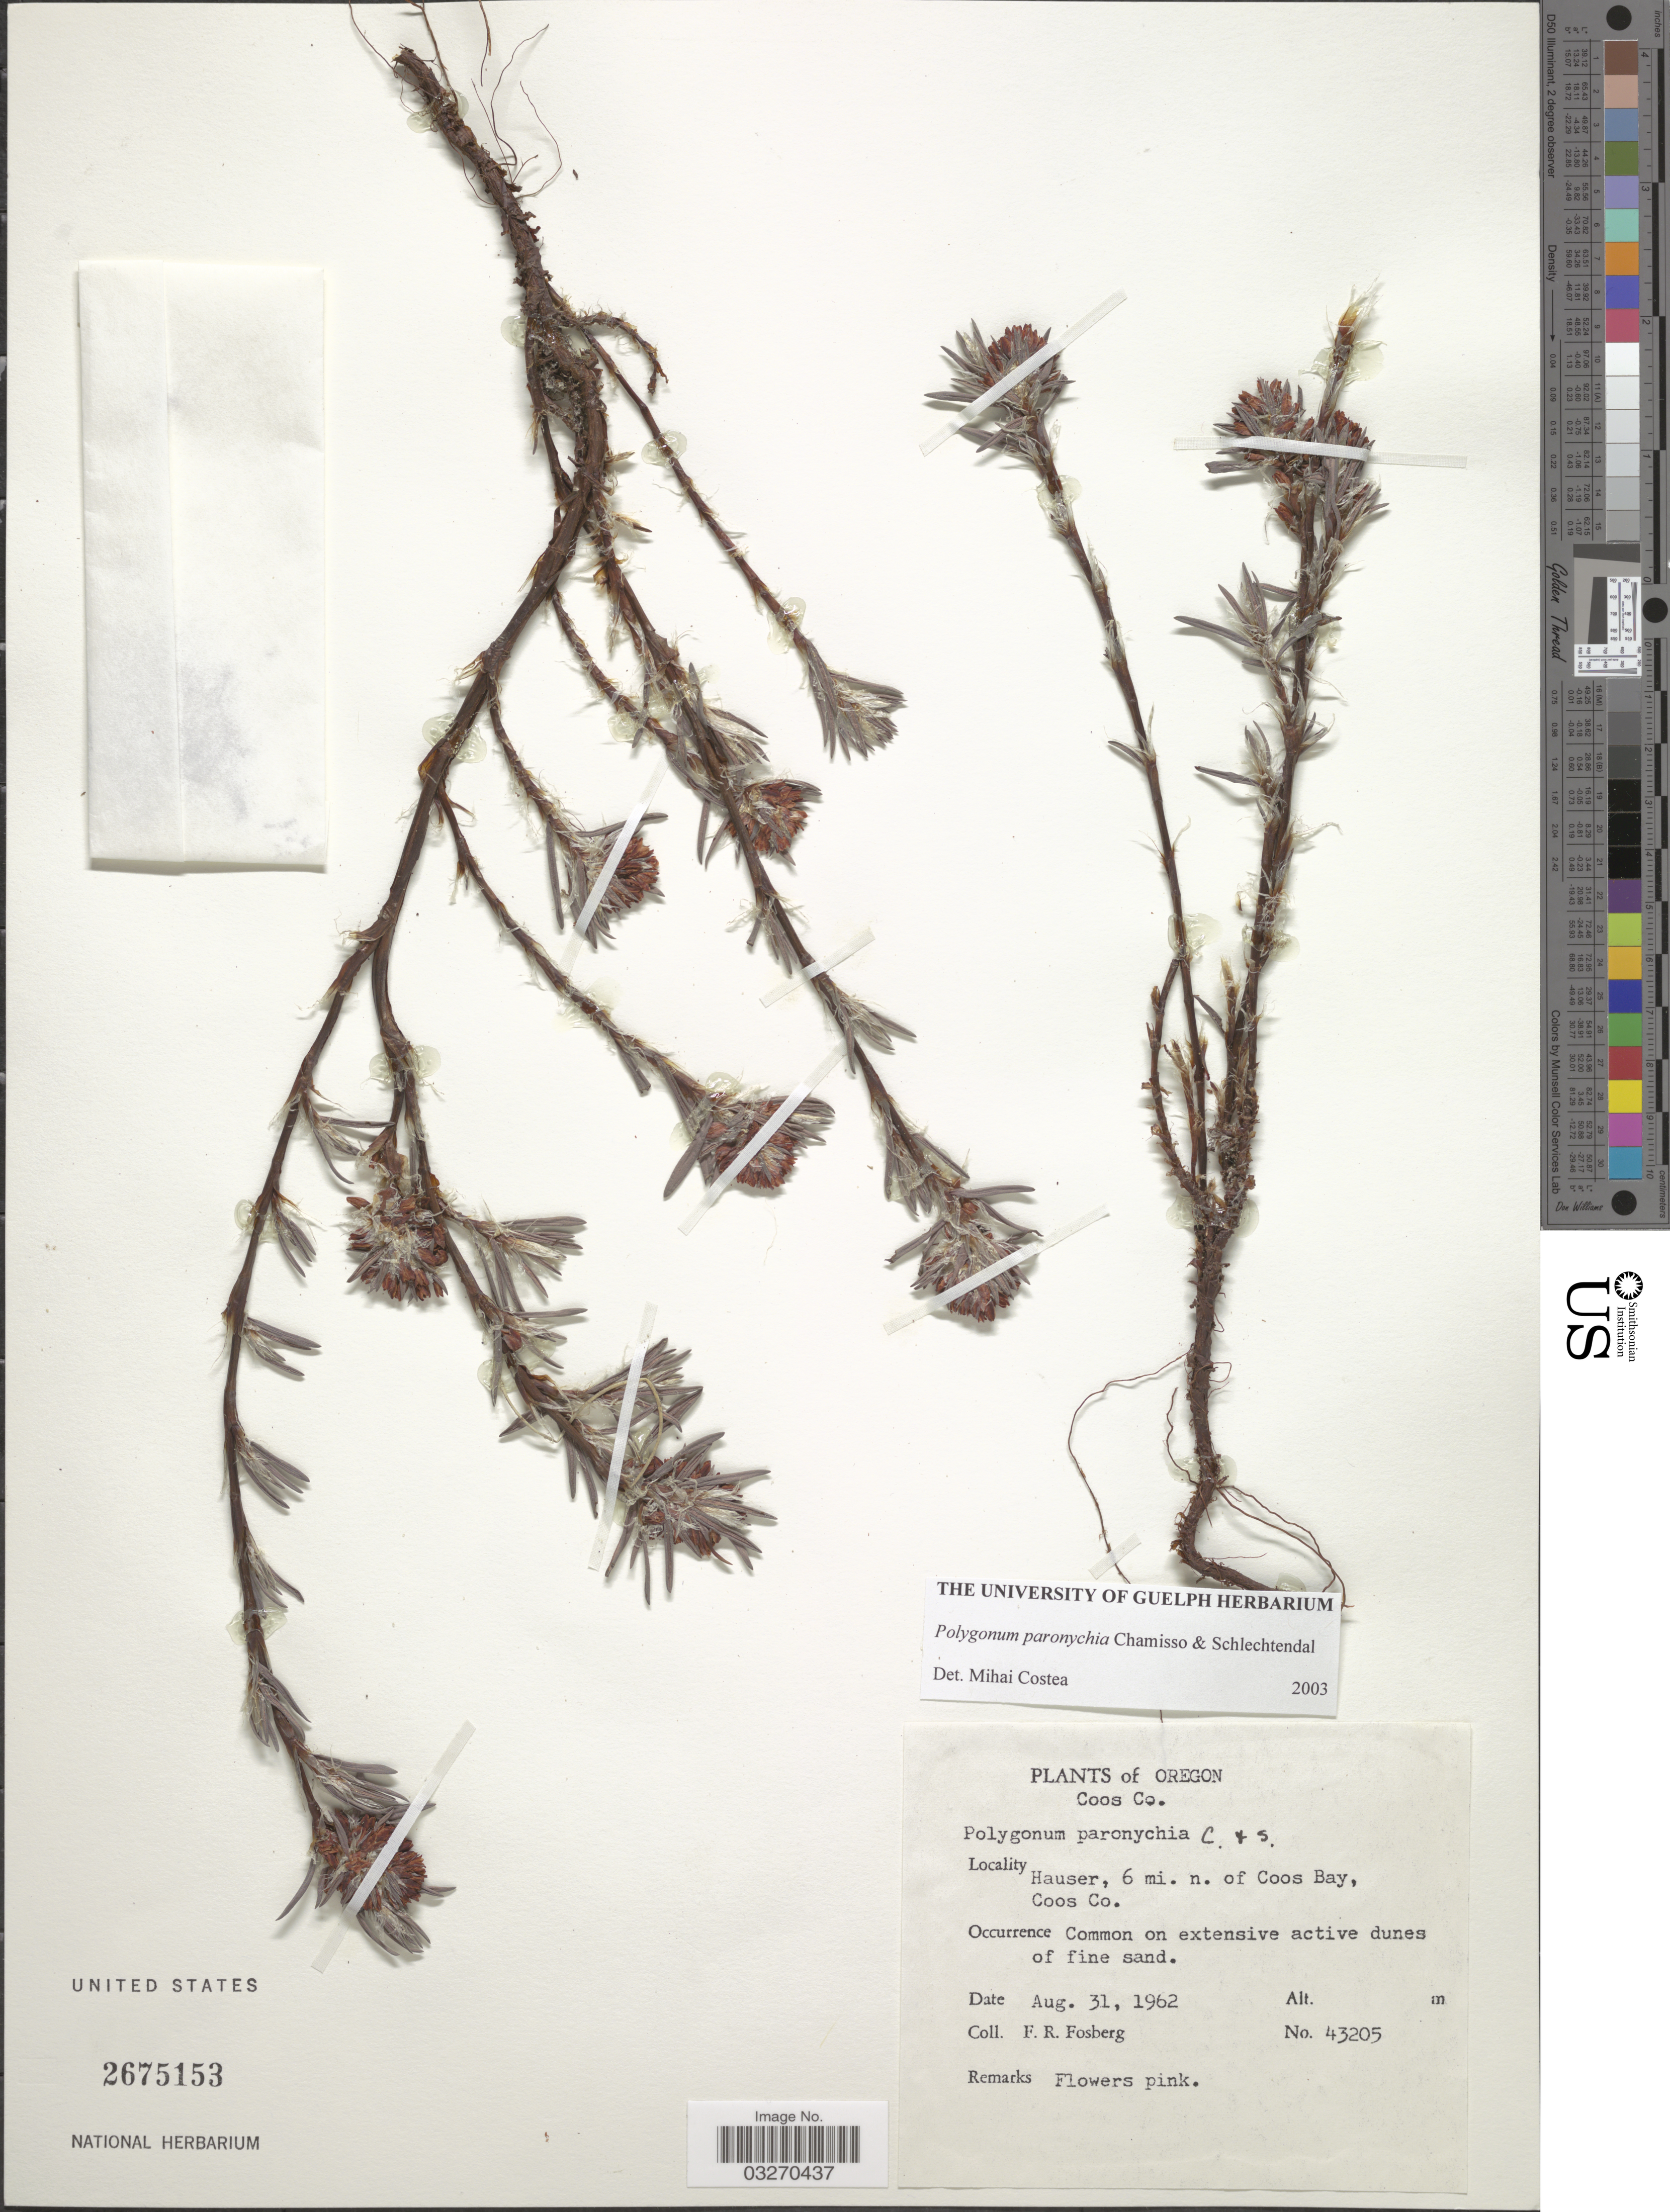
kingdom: Plantae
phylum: Tracheophyta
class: Magnoliopsida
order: Caryophyllales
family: Polygonaceae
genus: Polygonum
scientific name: Polygonum paronychia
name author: Cham. & Schltdl.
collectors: F. R. Fosberg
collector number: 43205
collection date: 1962-08-31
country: United States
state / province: Oregon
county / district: Coos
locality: Coos Co. Hauser, 6 mi. n. of Coos Bay, Coos Co.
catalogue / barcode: US 2675153